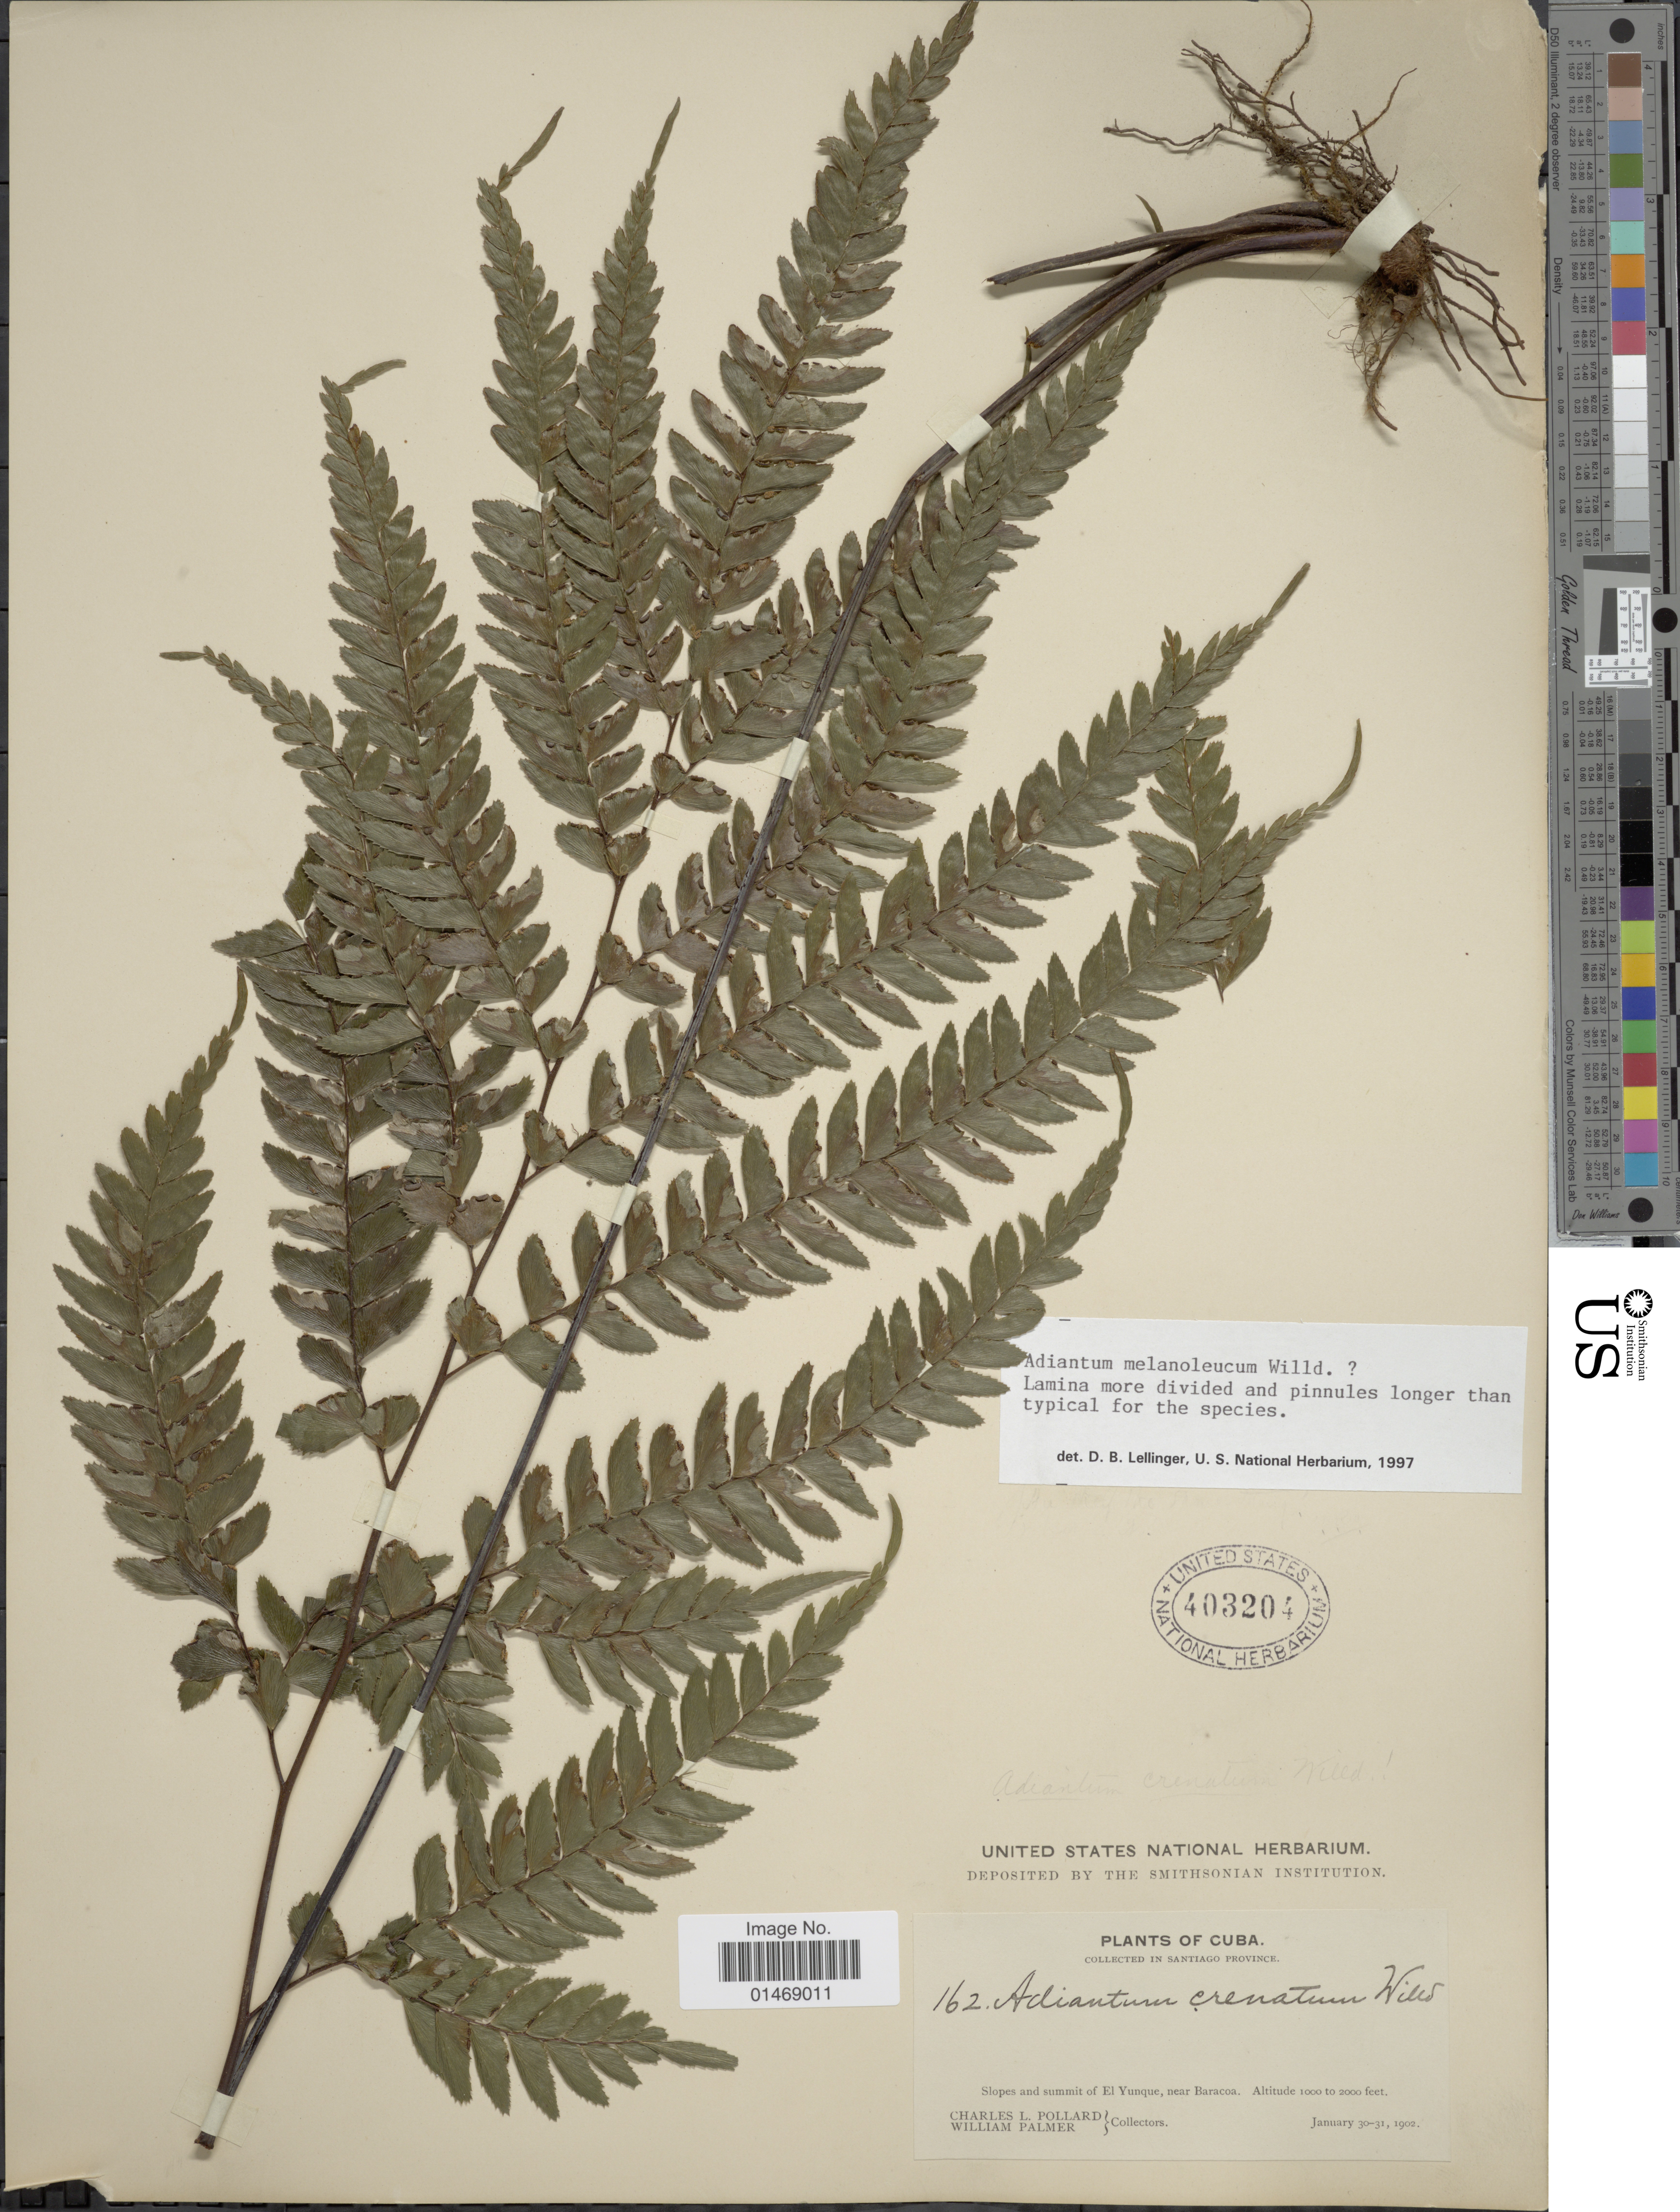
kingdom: Plantae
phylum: Tracheophyta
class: Polypodiopsida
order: Polypodiales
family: Pteridaceae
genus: Adiantum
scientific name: Adiantum melanoleucum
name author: Willd.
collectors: C. L. Pollard & W. Palmer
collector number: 162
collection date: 1902-01-30/1902-01-31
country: Cuba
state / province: Santiago de Cuba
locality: In Santiago Province, Slopes and summit of El Yunque, near Baracoa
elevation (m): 305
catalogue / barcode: US 403204